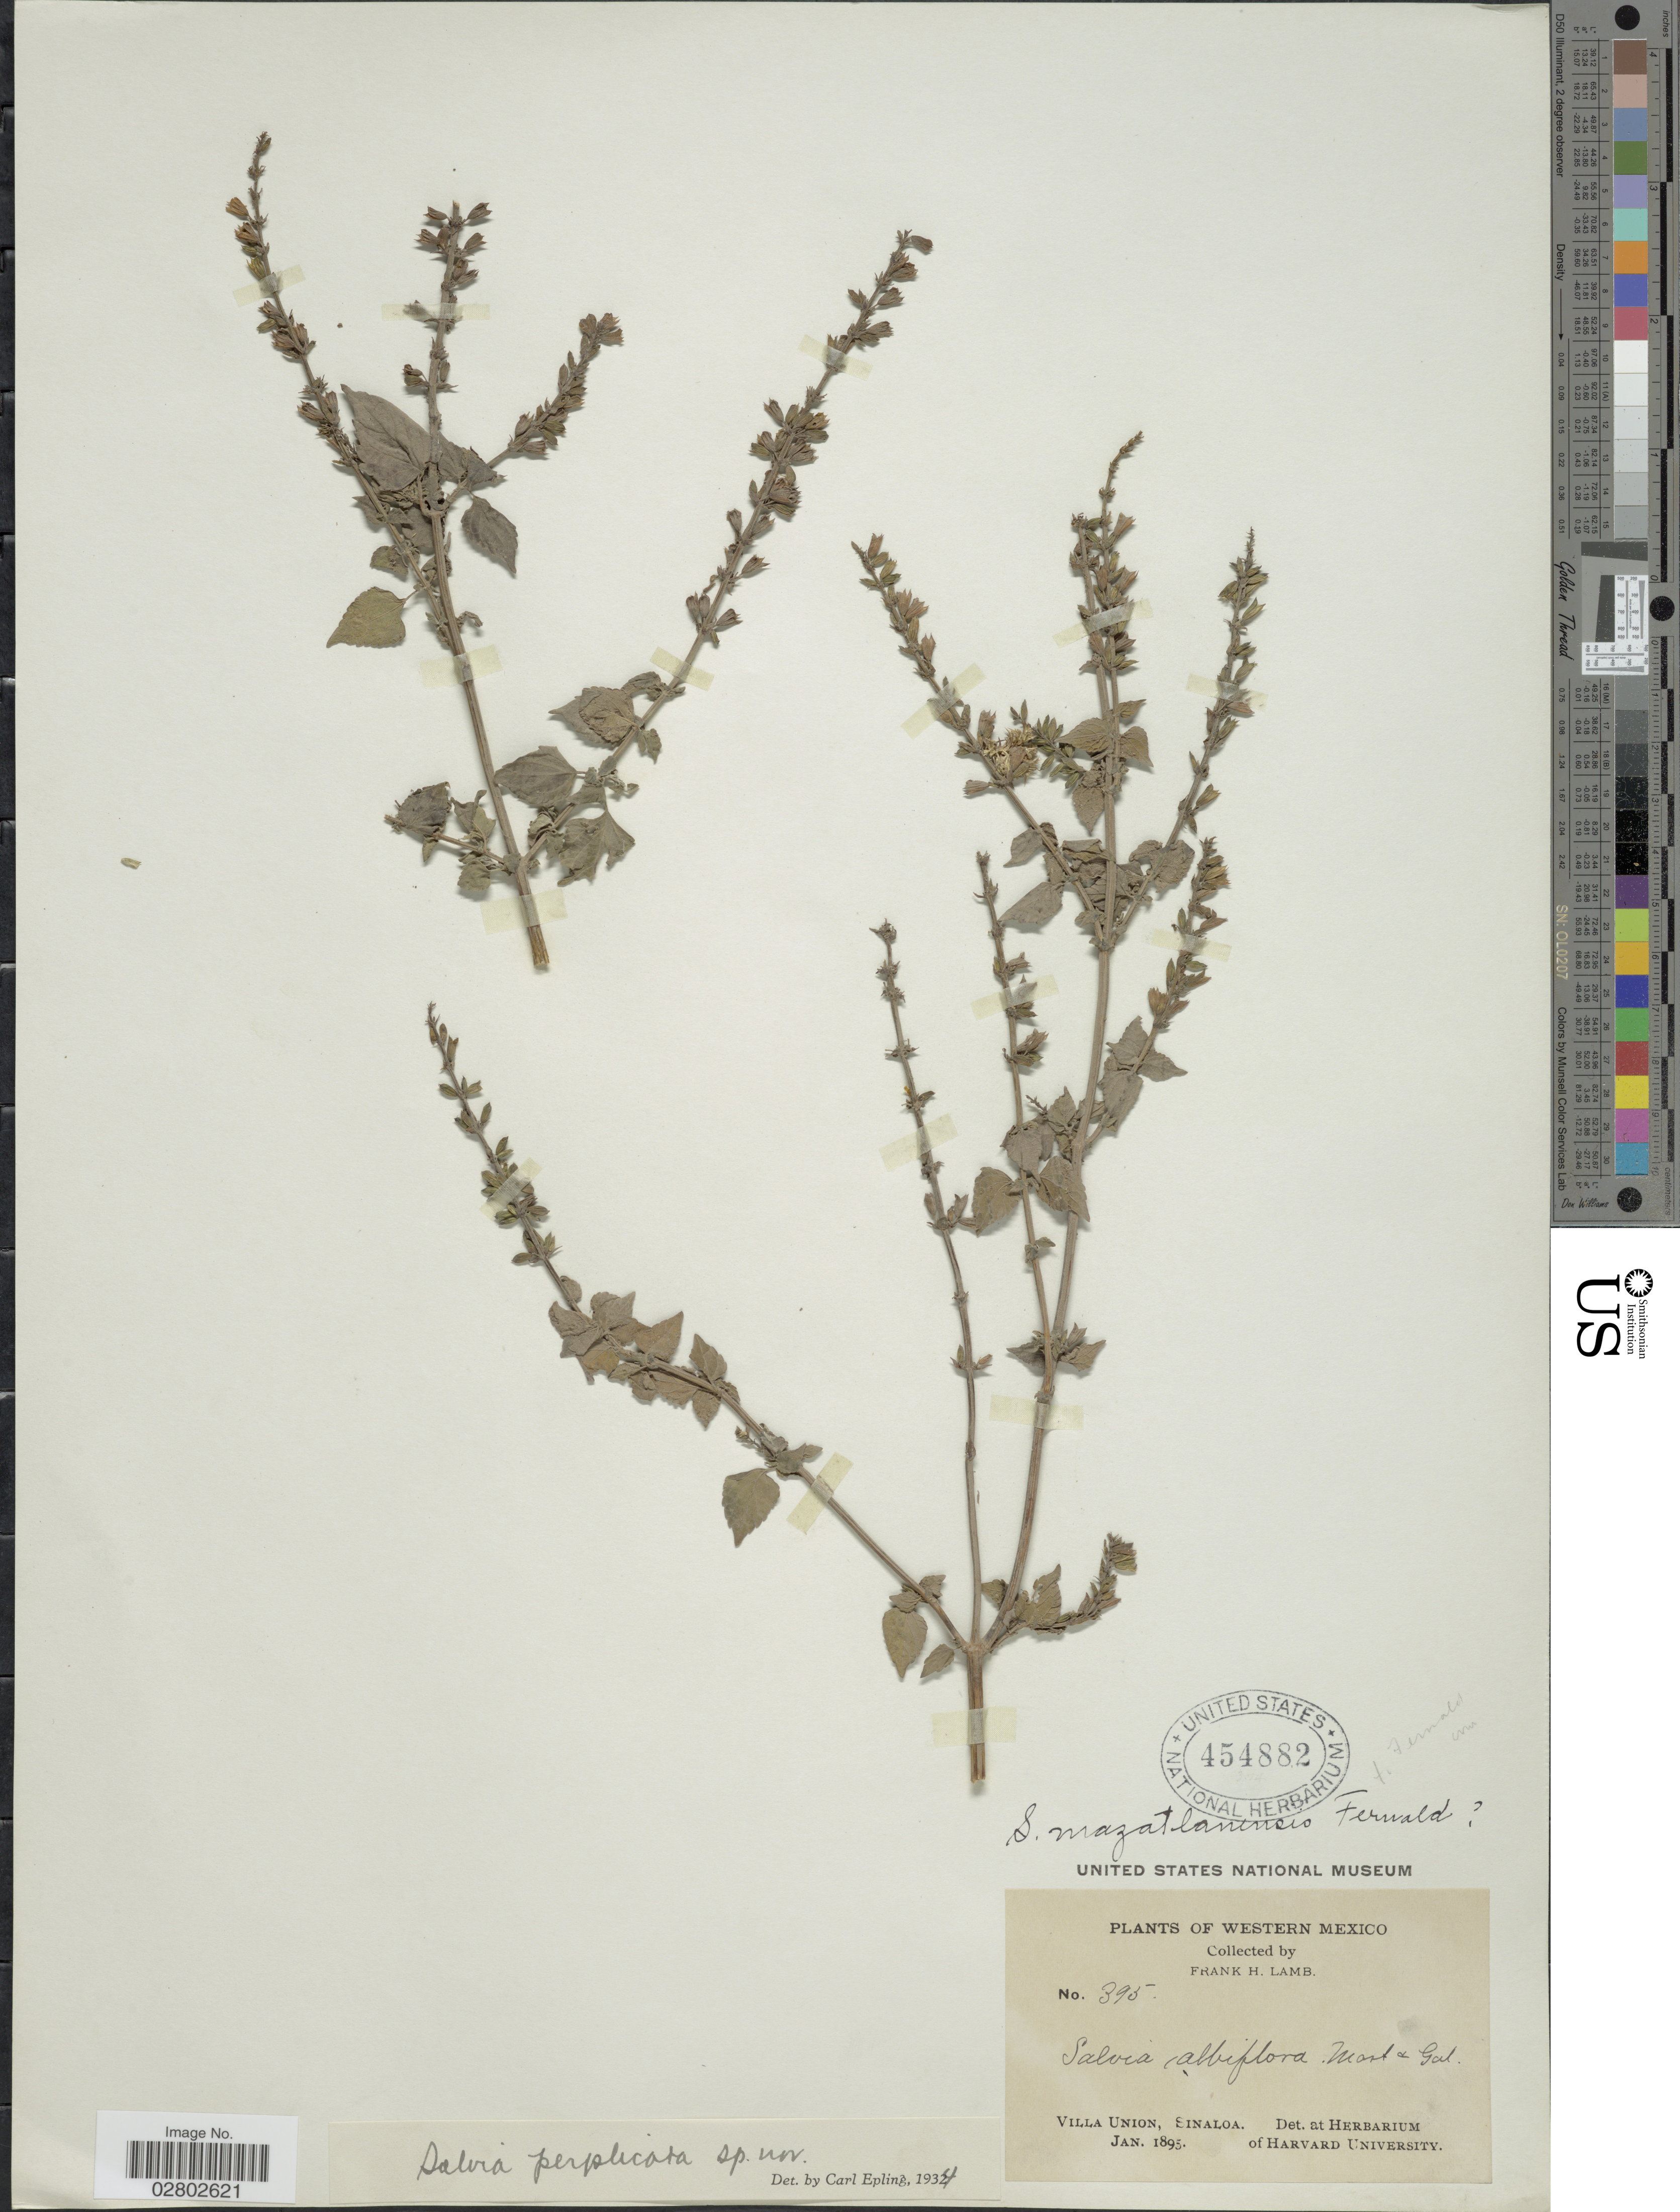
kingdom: Plantae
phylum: Tracheophyta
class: Magnoliopsida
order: Lamiales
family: Lamiaceae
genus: Salvia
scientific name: Salvia perplicata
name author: Epling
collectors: F. H. Lamb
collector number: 395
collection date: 1895-01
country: Mexico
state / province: Sinaloa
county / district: Mazatlán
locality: Villa Unión.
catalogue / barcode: US 454882